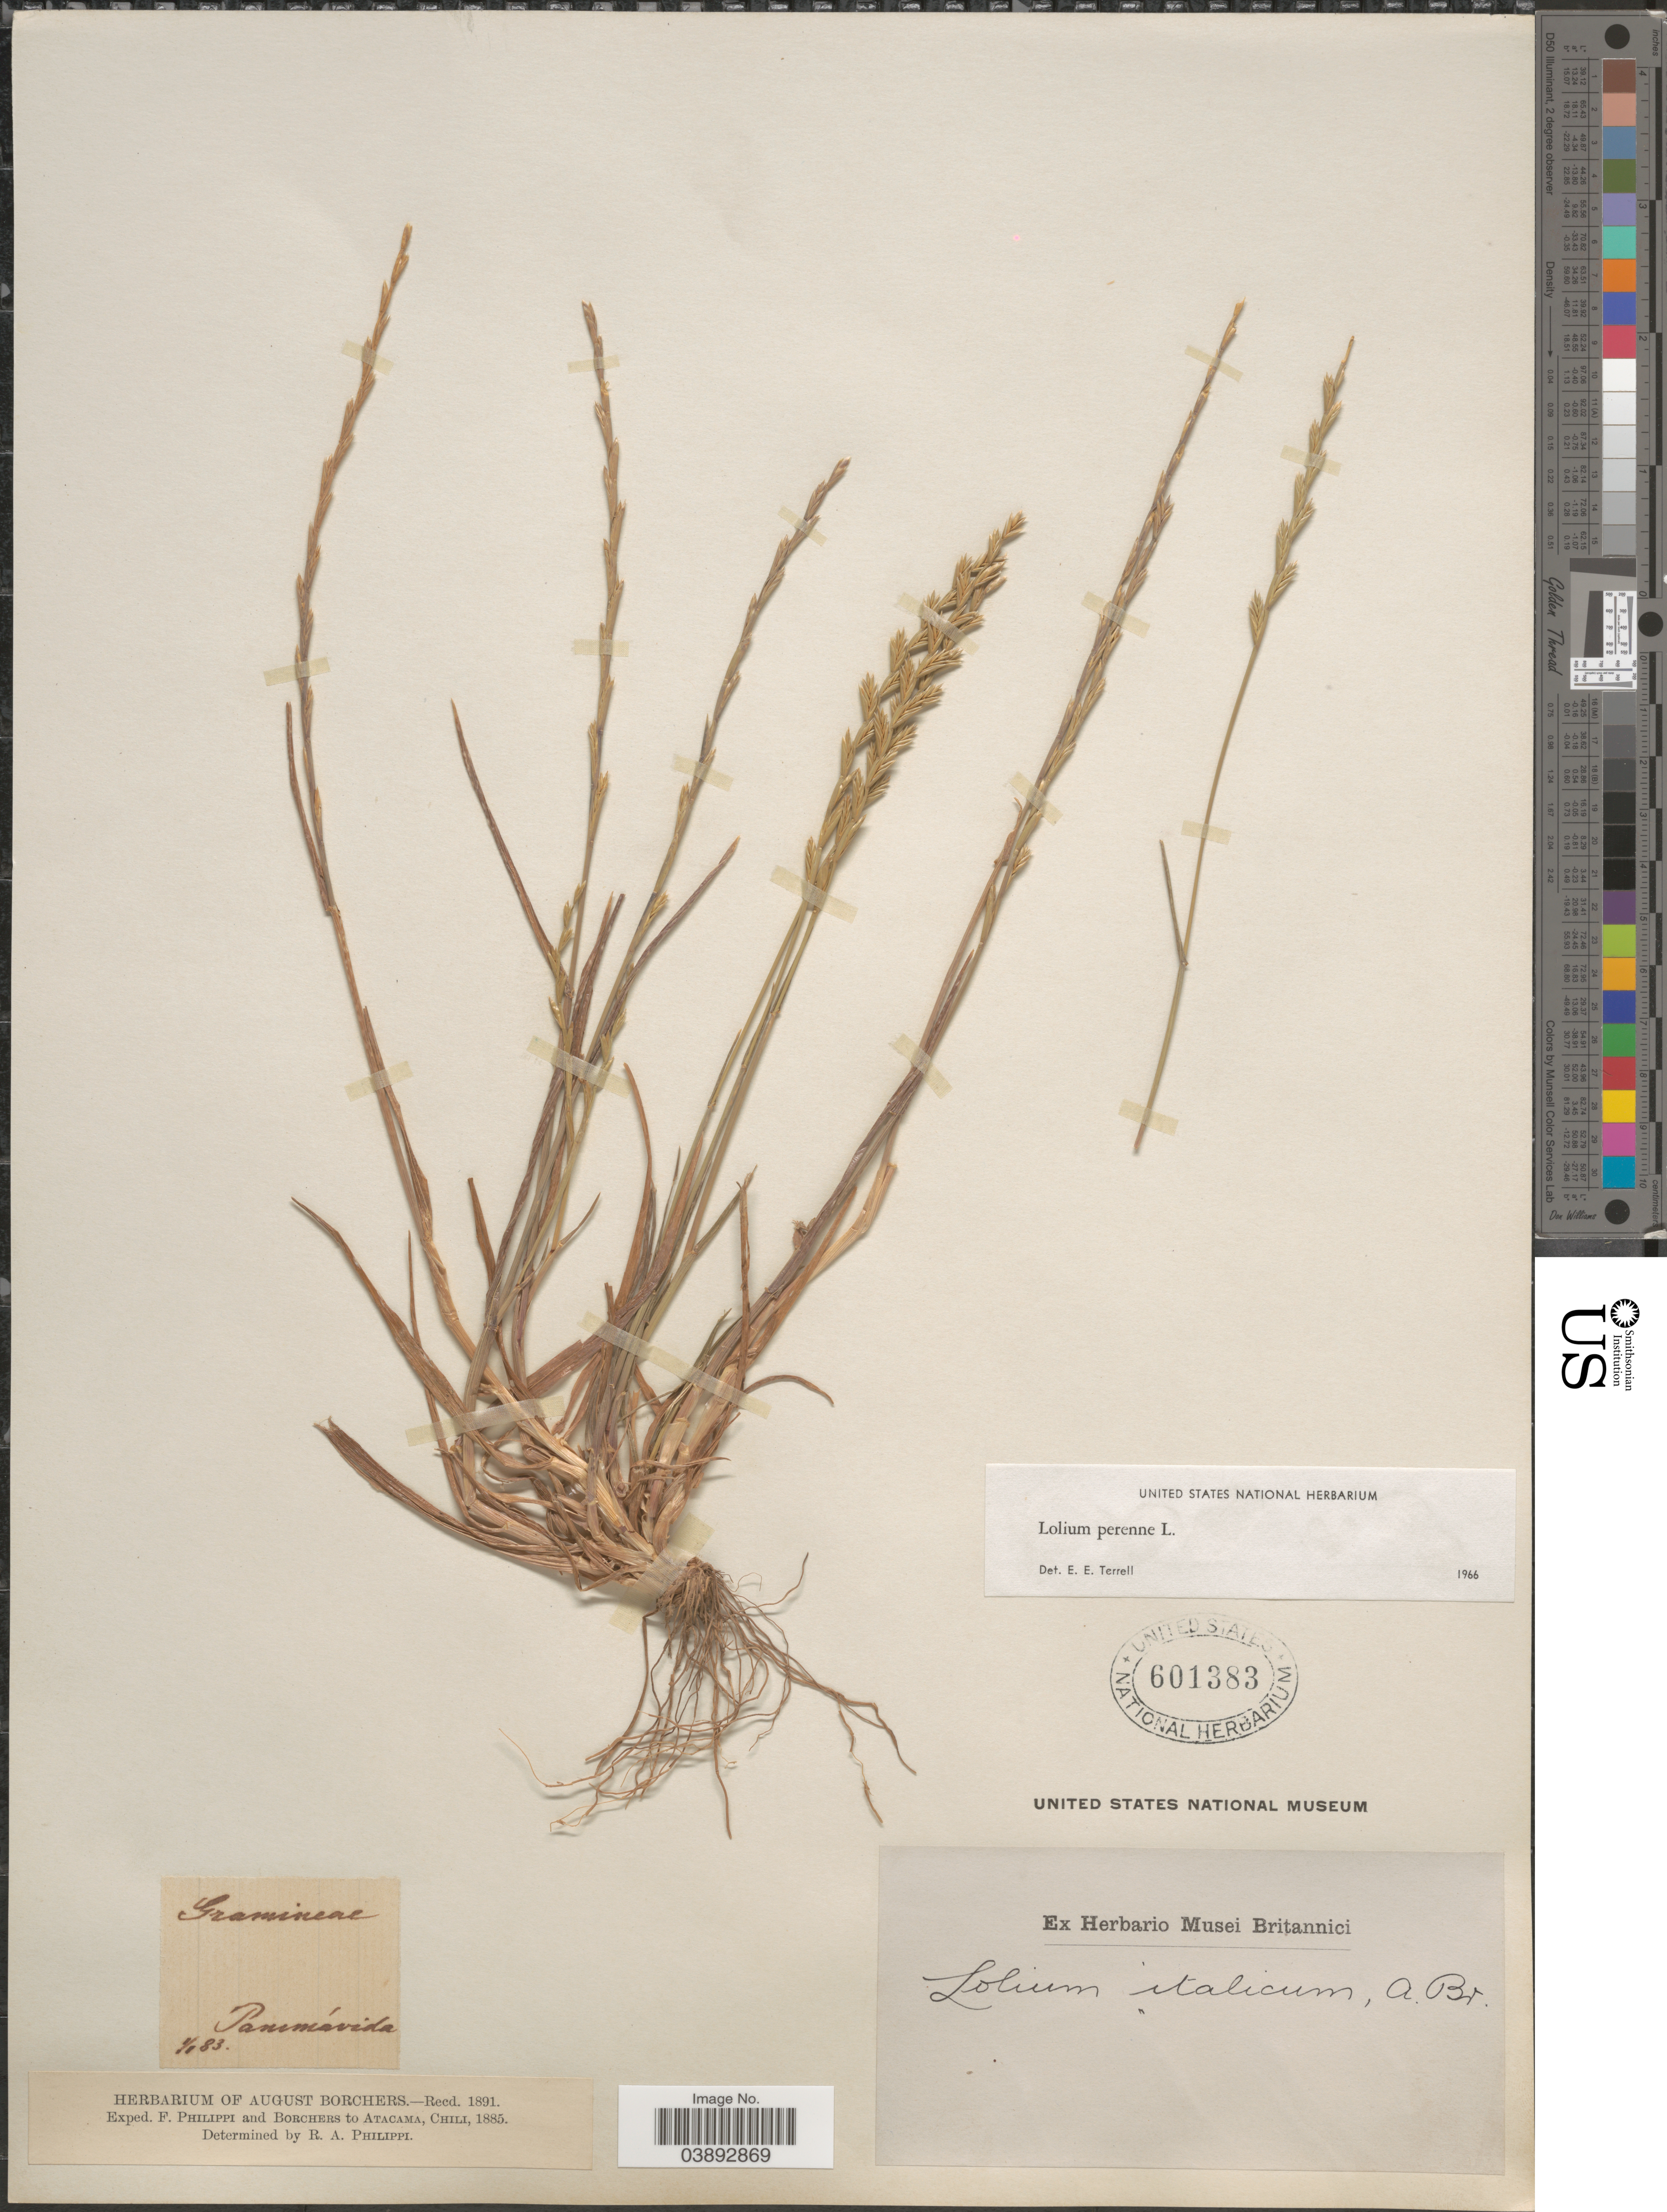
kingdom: Plantae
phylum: Tracheophyta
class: Liliopsida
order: Poales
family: Poaceae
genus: Lolium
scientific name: Lolium perenne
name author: L.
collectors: ex herb. Musei Britannici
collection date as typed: Transcribed d/m/y: 1/1/83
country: Chile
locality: panimavida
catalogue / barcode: US 601383